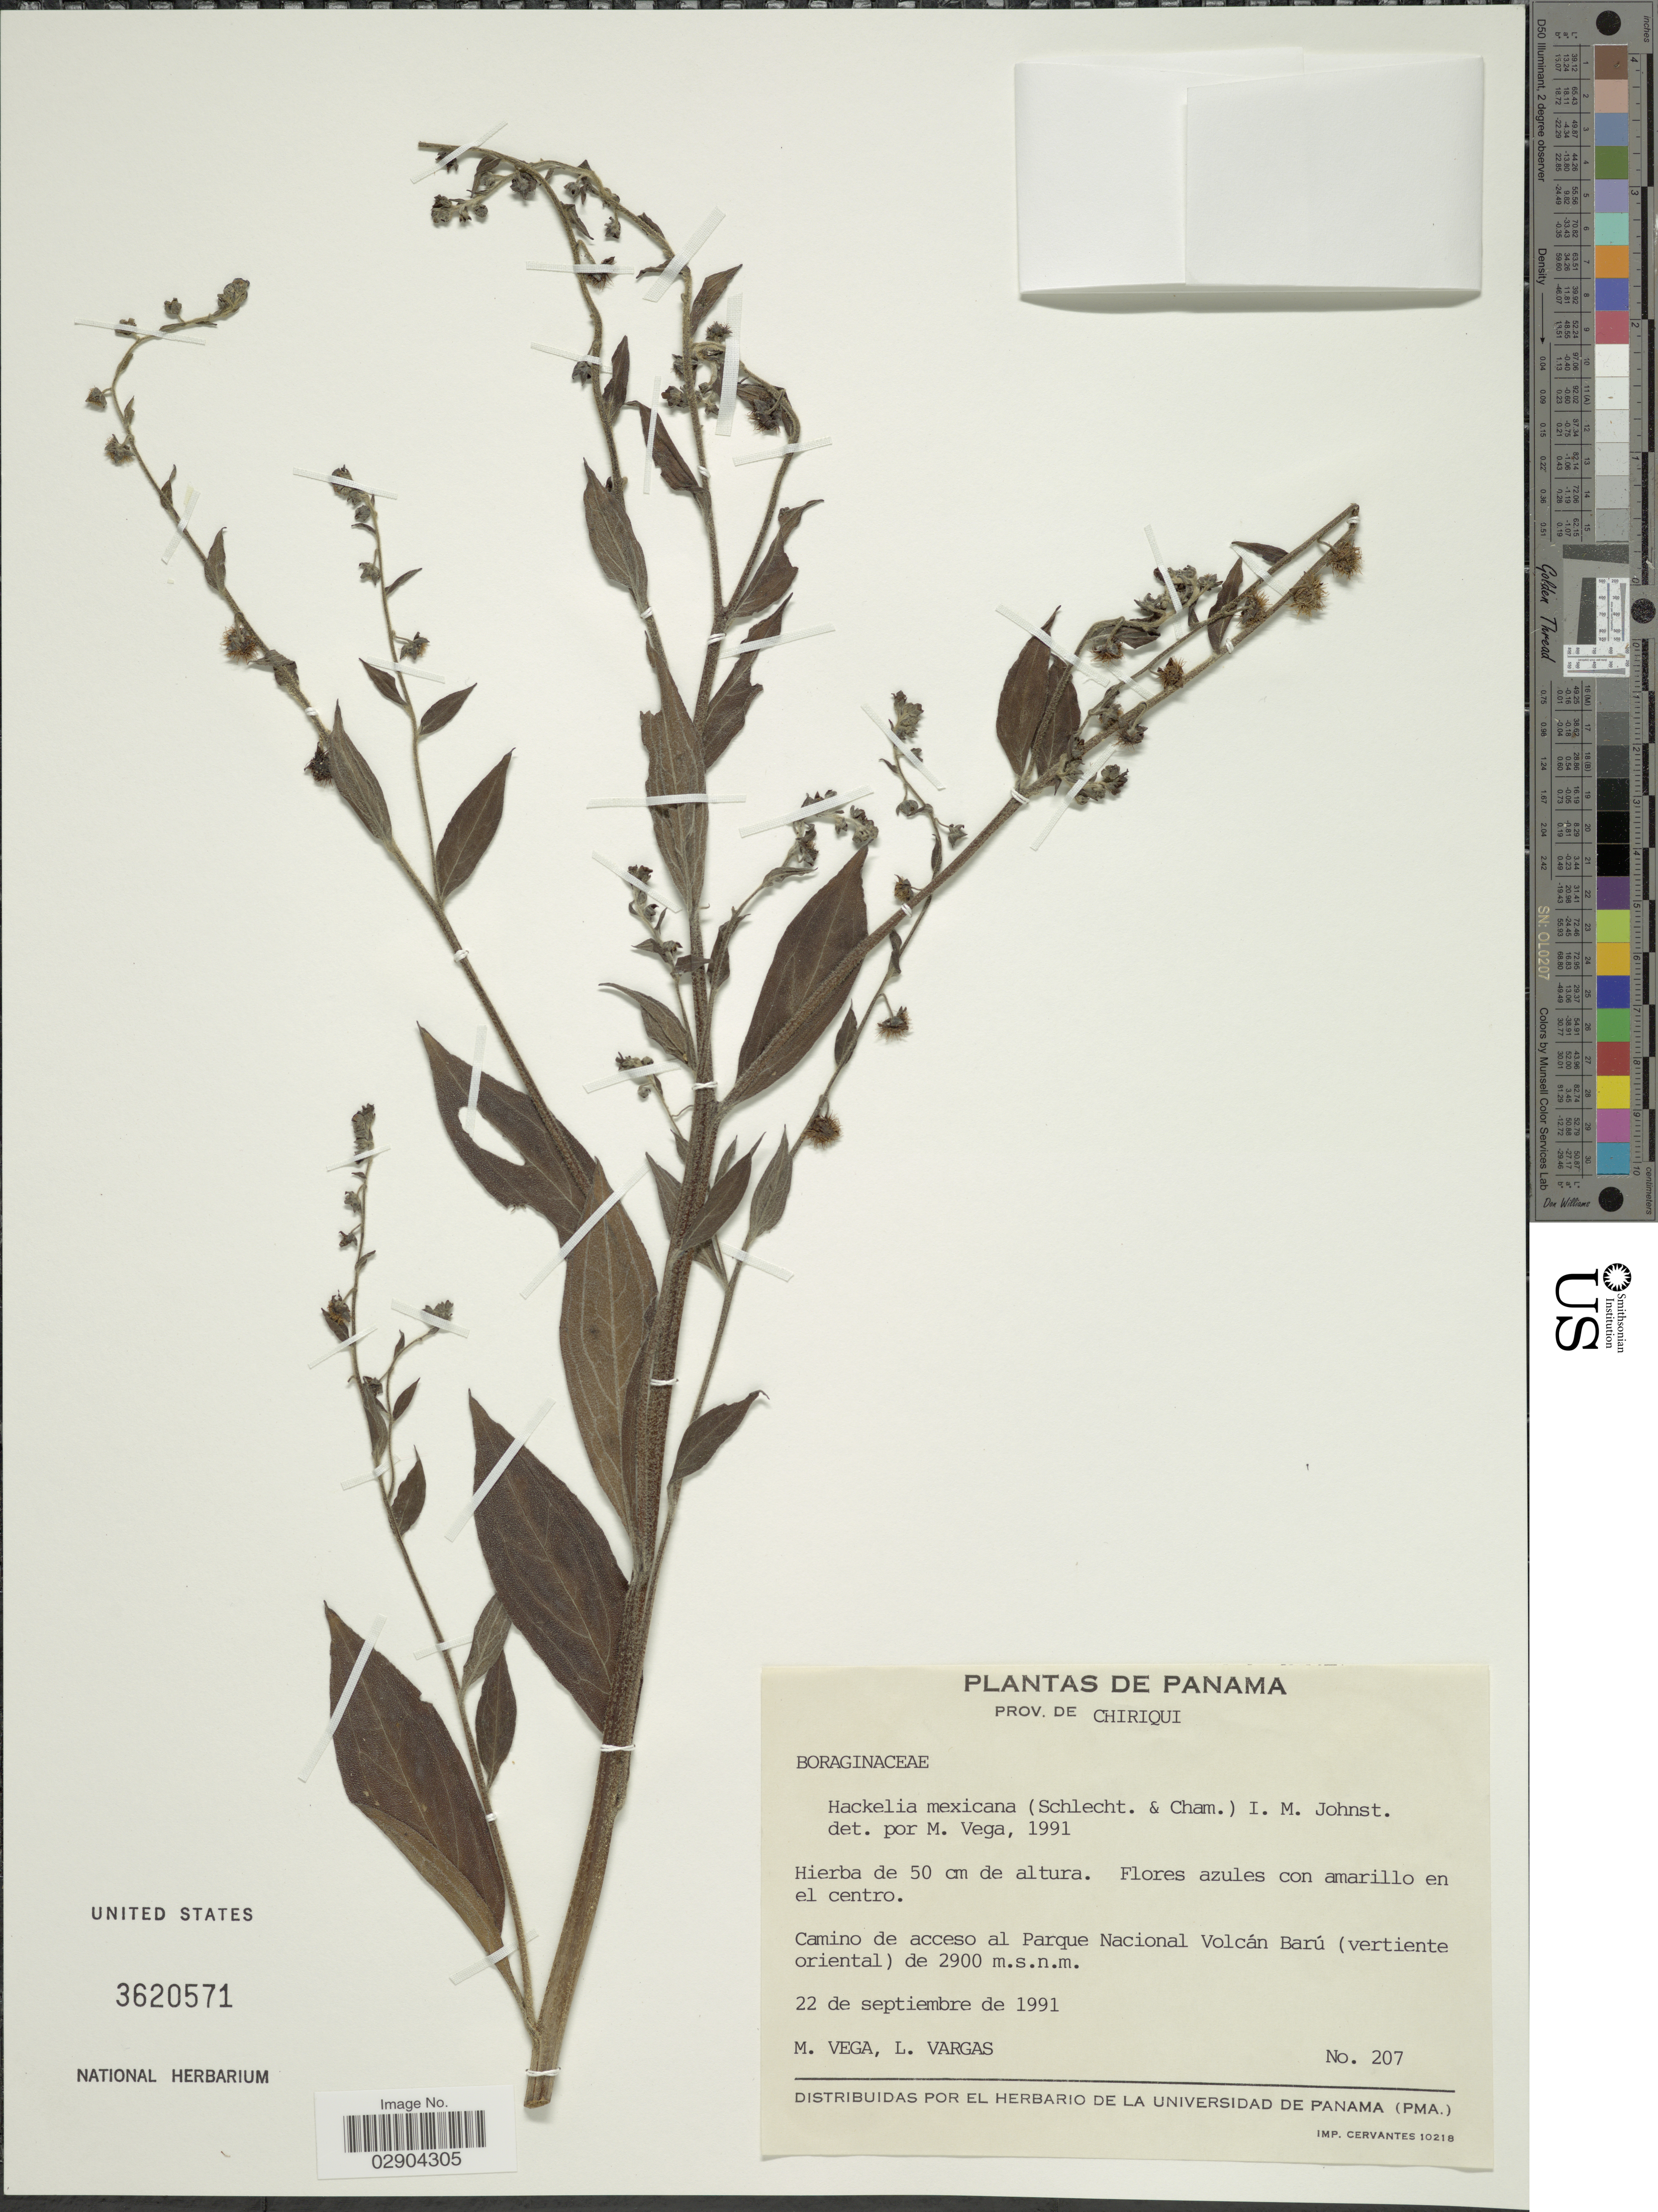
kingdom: Plantae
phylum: Tracheophyta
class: Magnoliopsida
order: Boraginales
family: Boraginaceae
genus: Hackelia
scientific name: Hackelia mexicana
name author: (Schltdl. & Cham.) I.M. Johnst.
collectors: M. Vega & L. Vargas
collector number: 207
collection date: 1991-09-22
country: Panama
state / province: Chiriqui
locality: Prov. de Chiriqui. Camino de acceso al Parque Nacional Volcán Barú (vertiente oriental).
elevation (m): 2900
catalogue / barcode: US 3620571